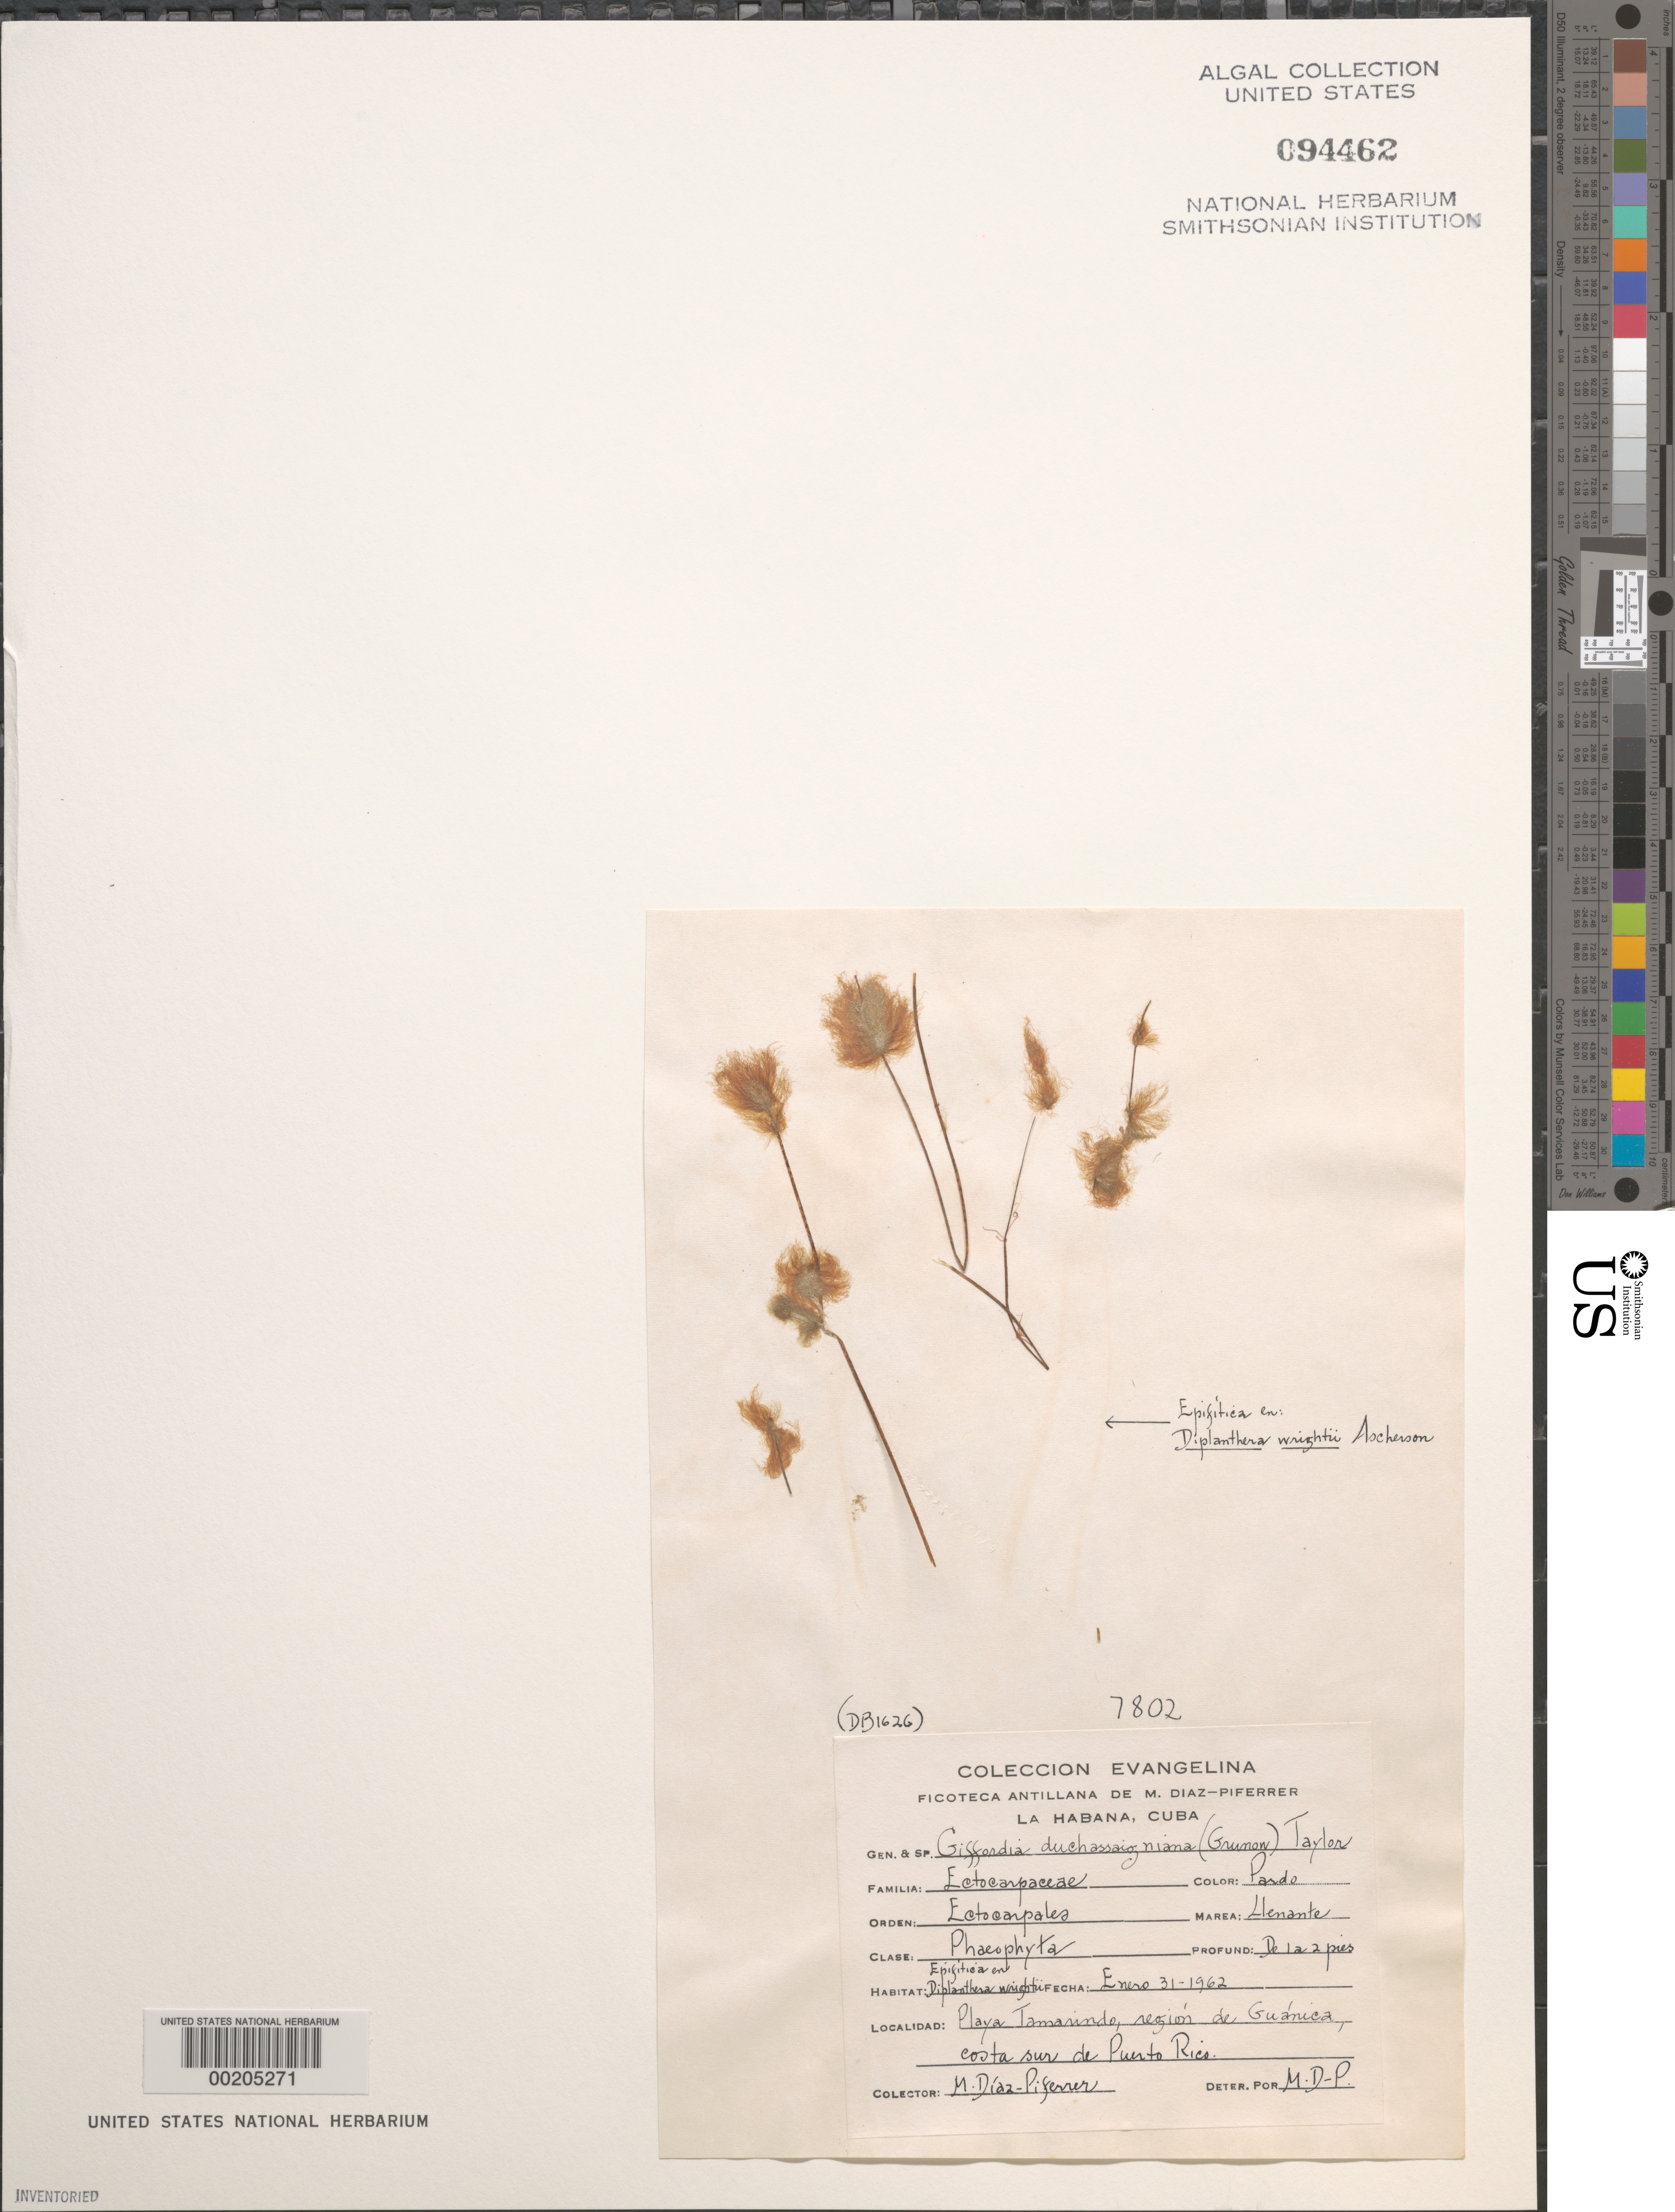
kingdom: Chromista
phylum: Ochrophyta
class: Phaeophyceae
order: Ectocarpales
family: Acinetosporaceae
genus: Giffordia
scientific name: Giffordia duchassaingiana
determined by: Diaz-Piferrer, M.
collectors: M. Diaz-Piferrer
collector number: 7802 & DB 1626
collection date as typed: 31 Jan 1962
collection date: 1962-01-31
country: Puerto Rico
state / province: Guanica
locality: Playa tamarindo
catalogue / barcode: US 94462